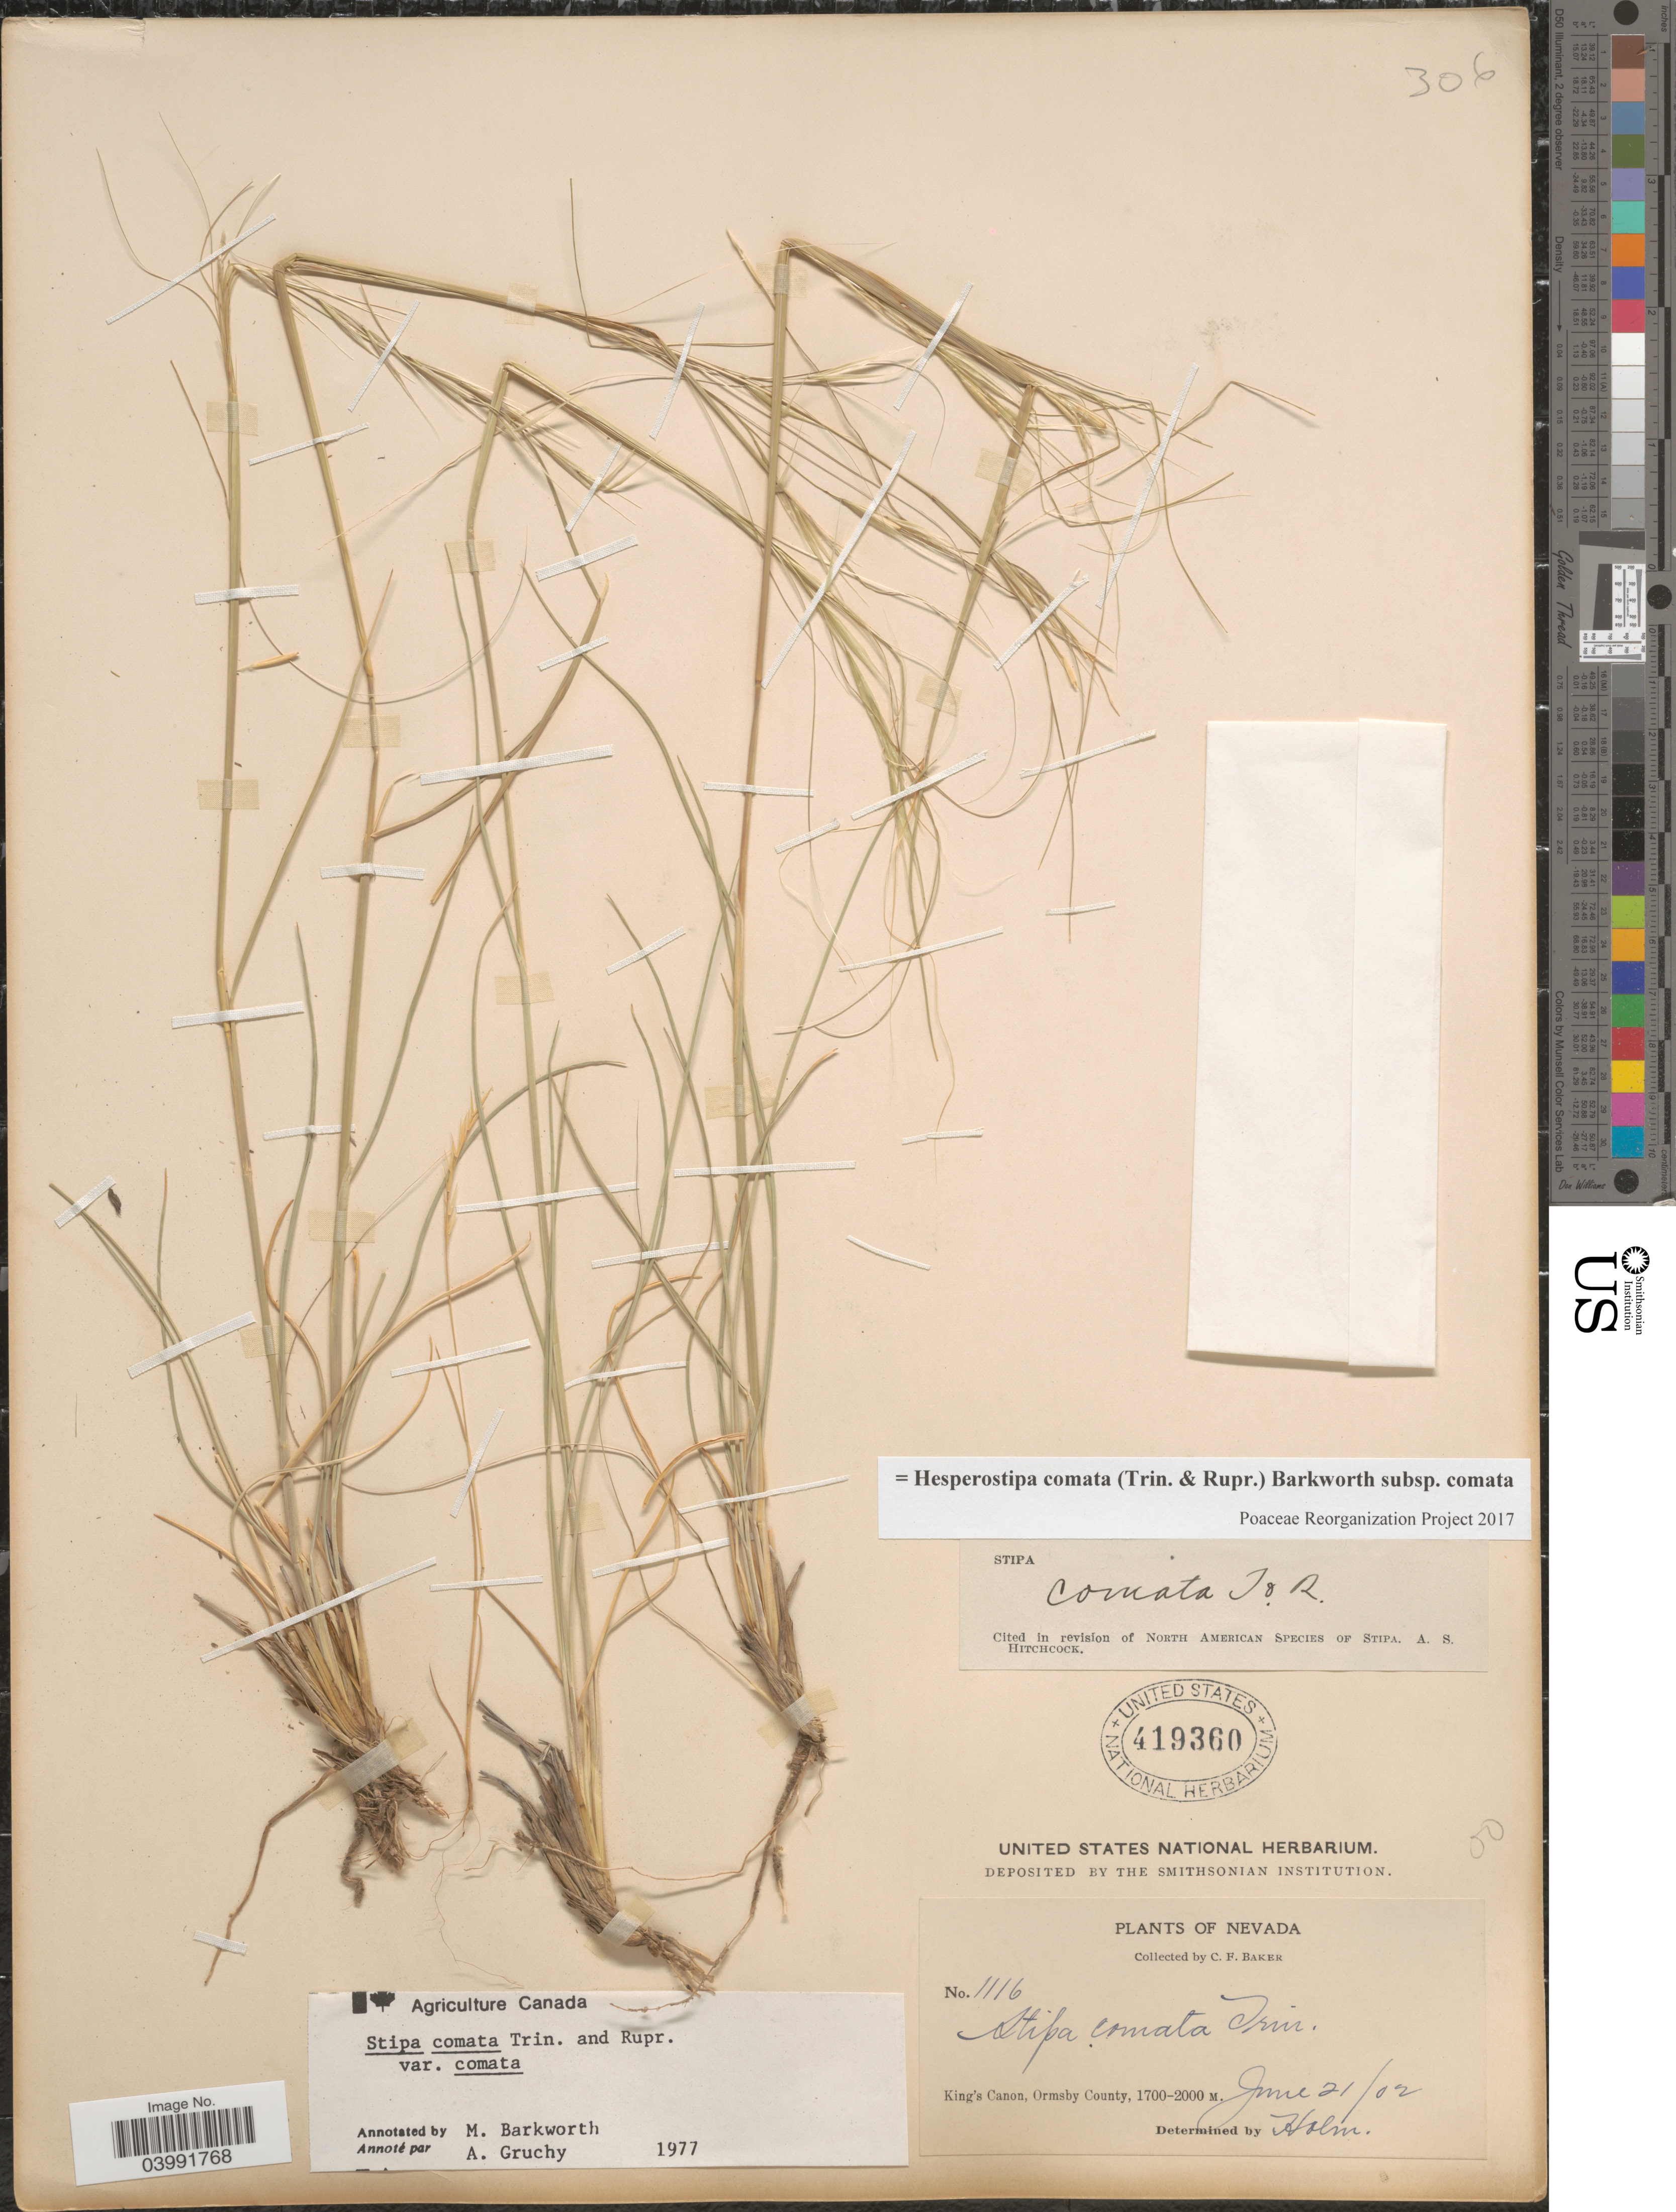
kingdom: Plantae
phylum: Tracheophyta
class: Liliopsida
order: Poales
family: Poaceae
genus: Hesperostipa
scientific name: Hesperostipa comata subsp. comata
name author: (Trin. & Rupr.) Barkworth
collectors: C. F. Baker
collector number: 1116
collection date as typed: Transcribed d/m/y: 21/6/2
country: United States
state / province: Nevada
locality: King's Canon, Ormsby County.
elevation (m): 1700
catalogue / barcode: US 419360